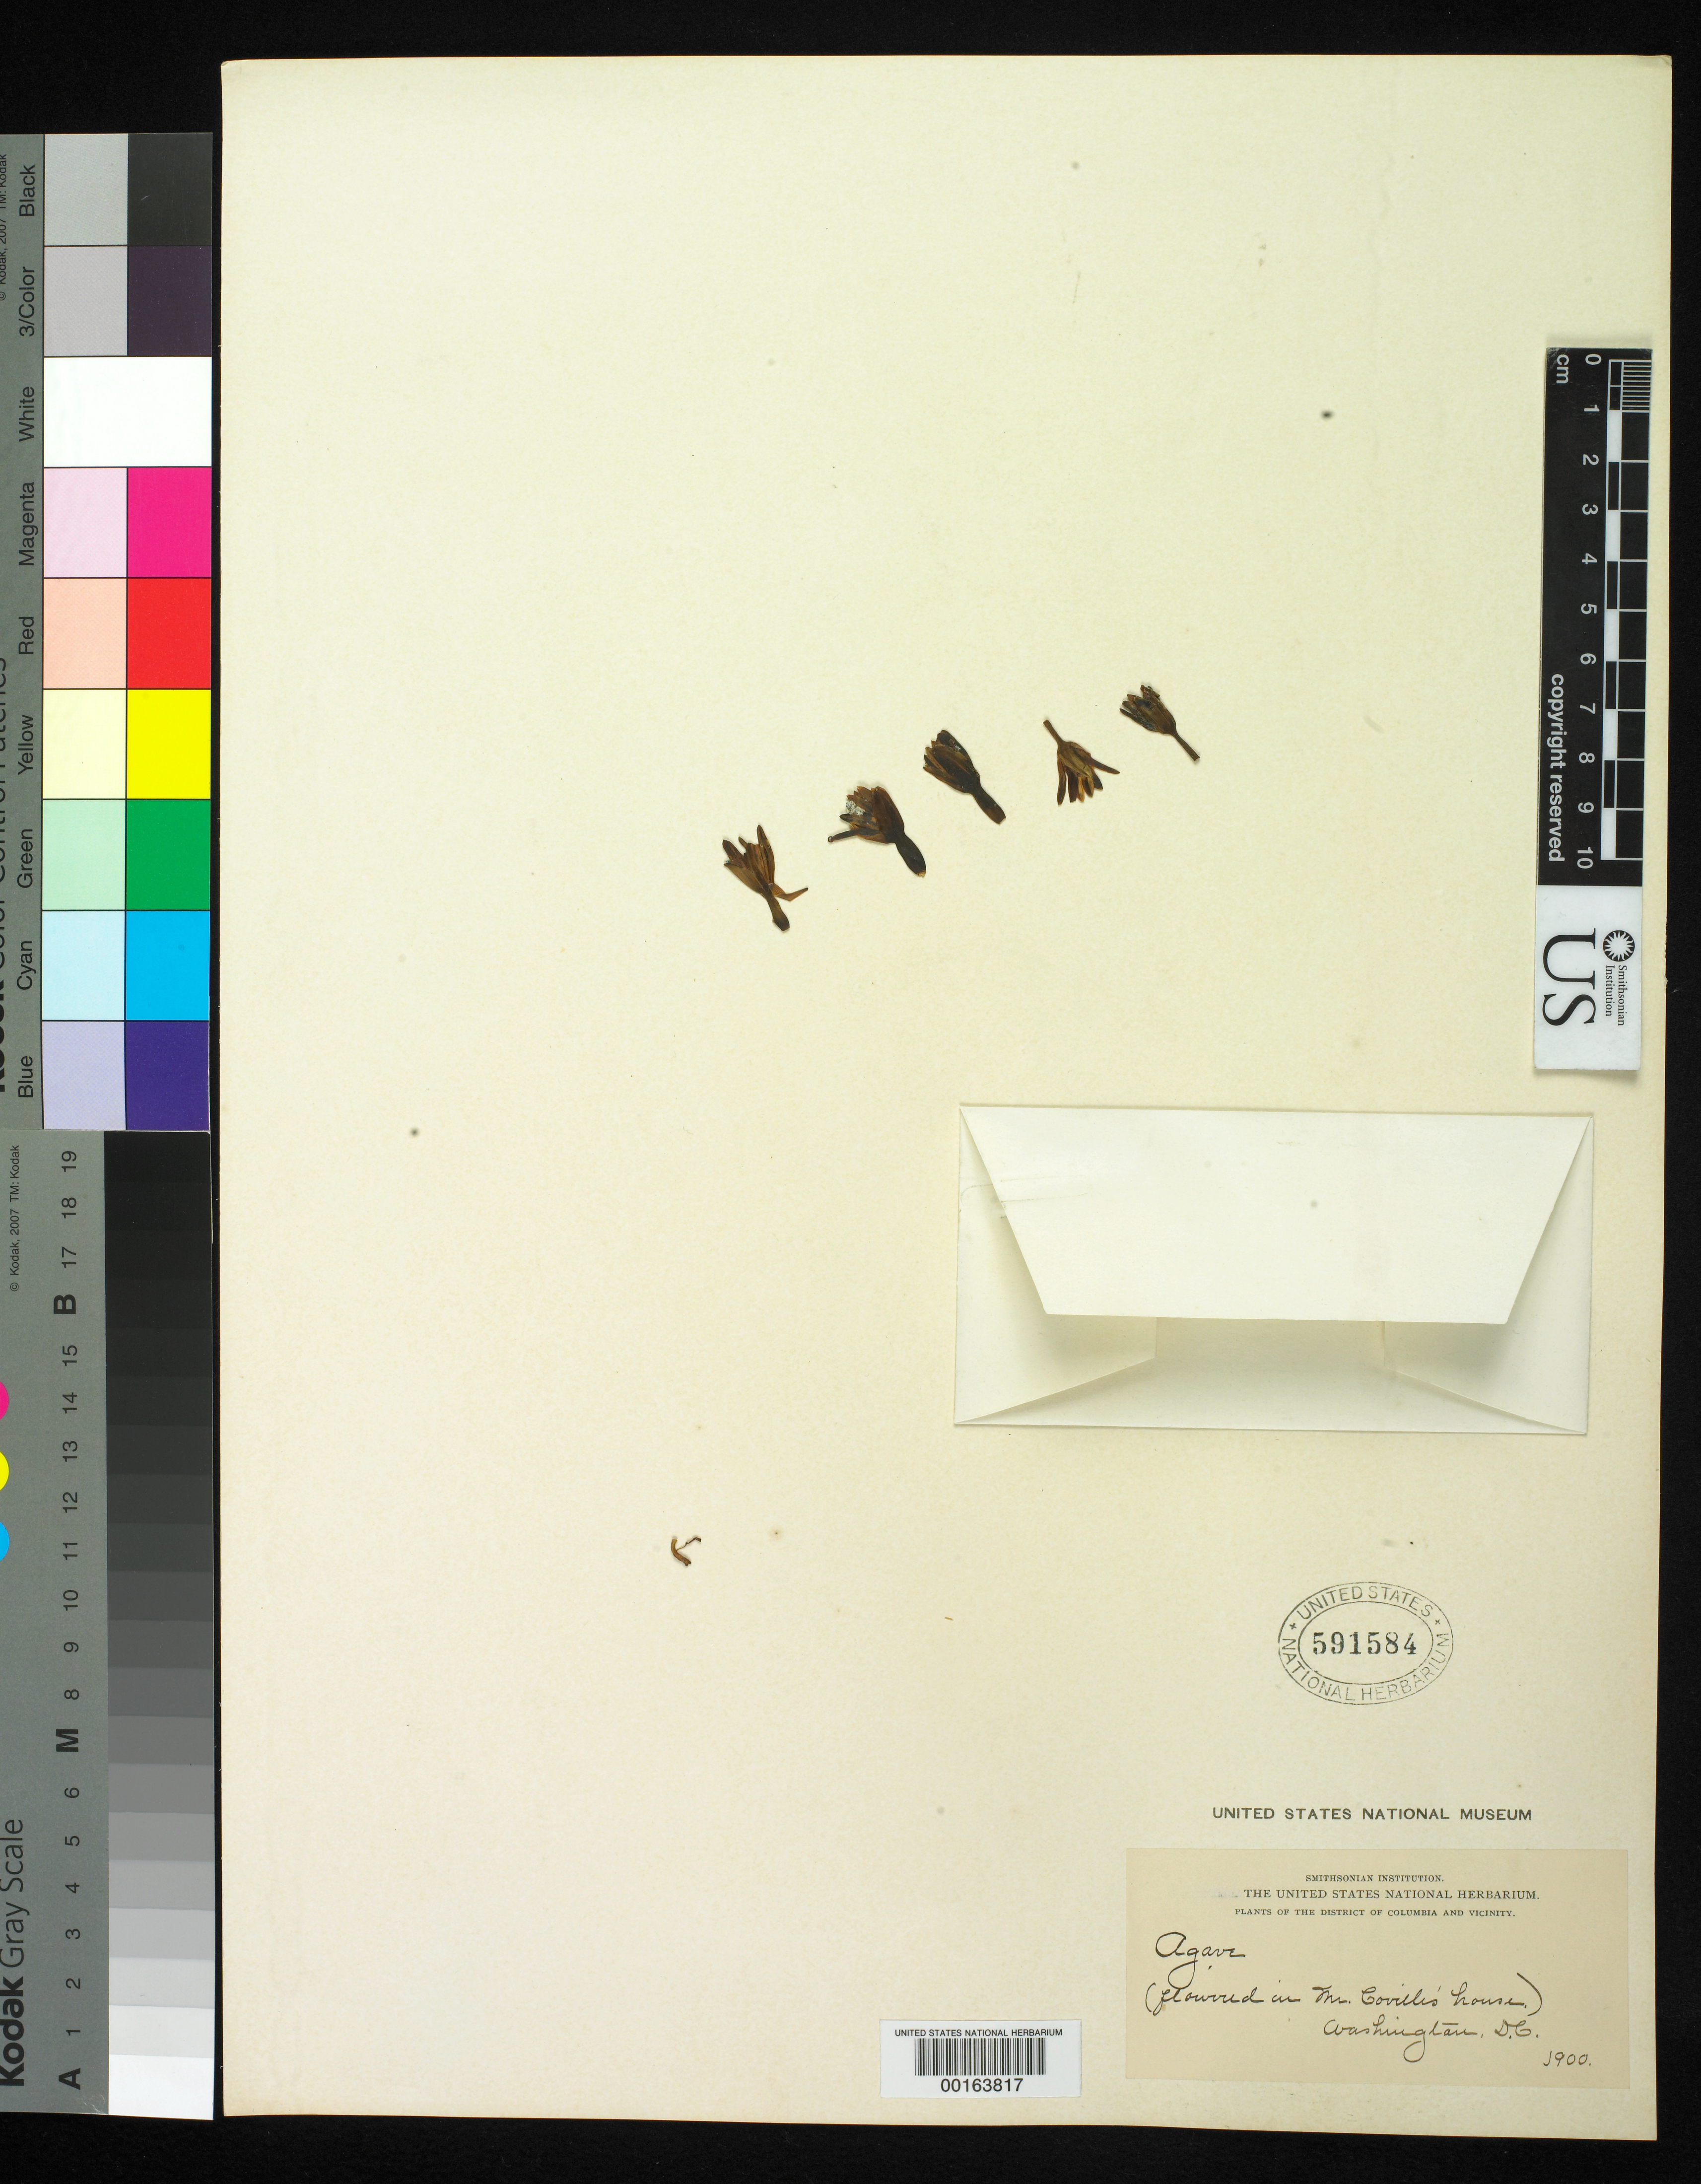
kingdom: Plantae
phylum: Tracheophyta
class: Liliopsida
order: Asparagales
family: Asparagaceae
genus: Agave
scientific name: Agave sp.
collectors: J. N. Rose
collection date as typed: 1900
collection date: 1900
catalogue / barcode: US 591584